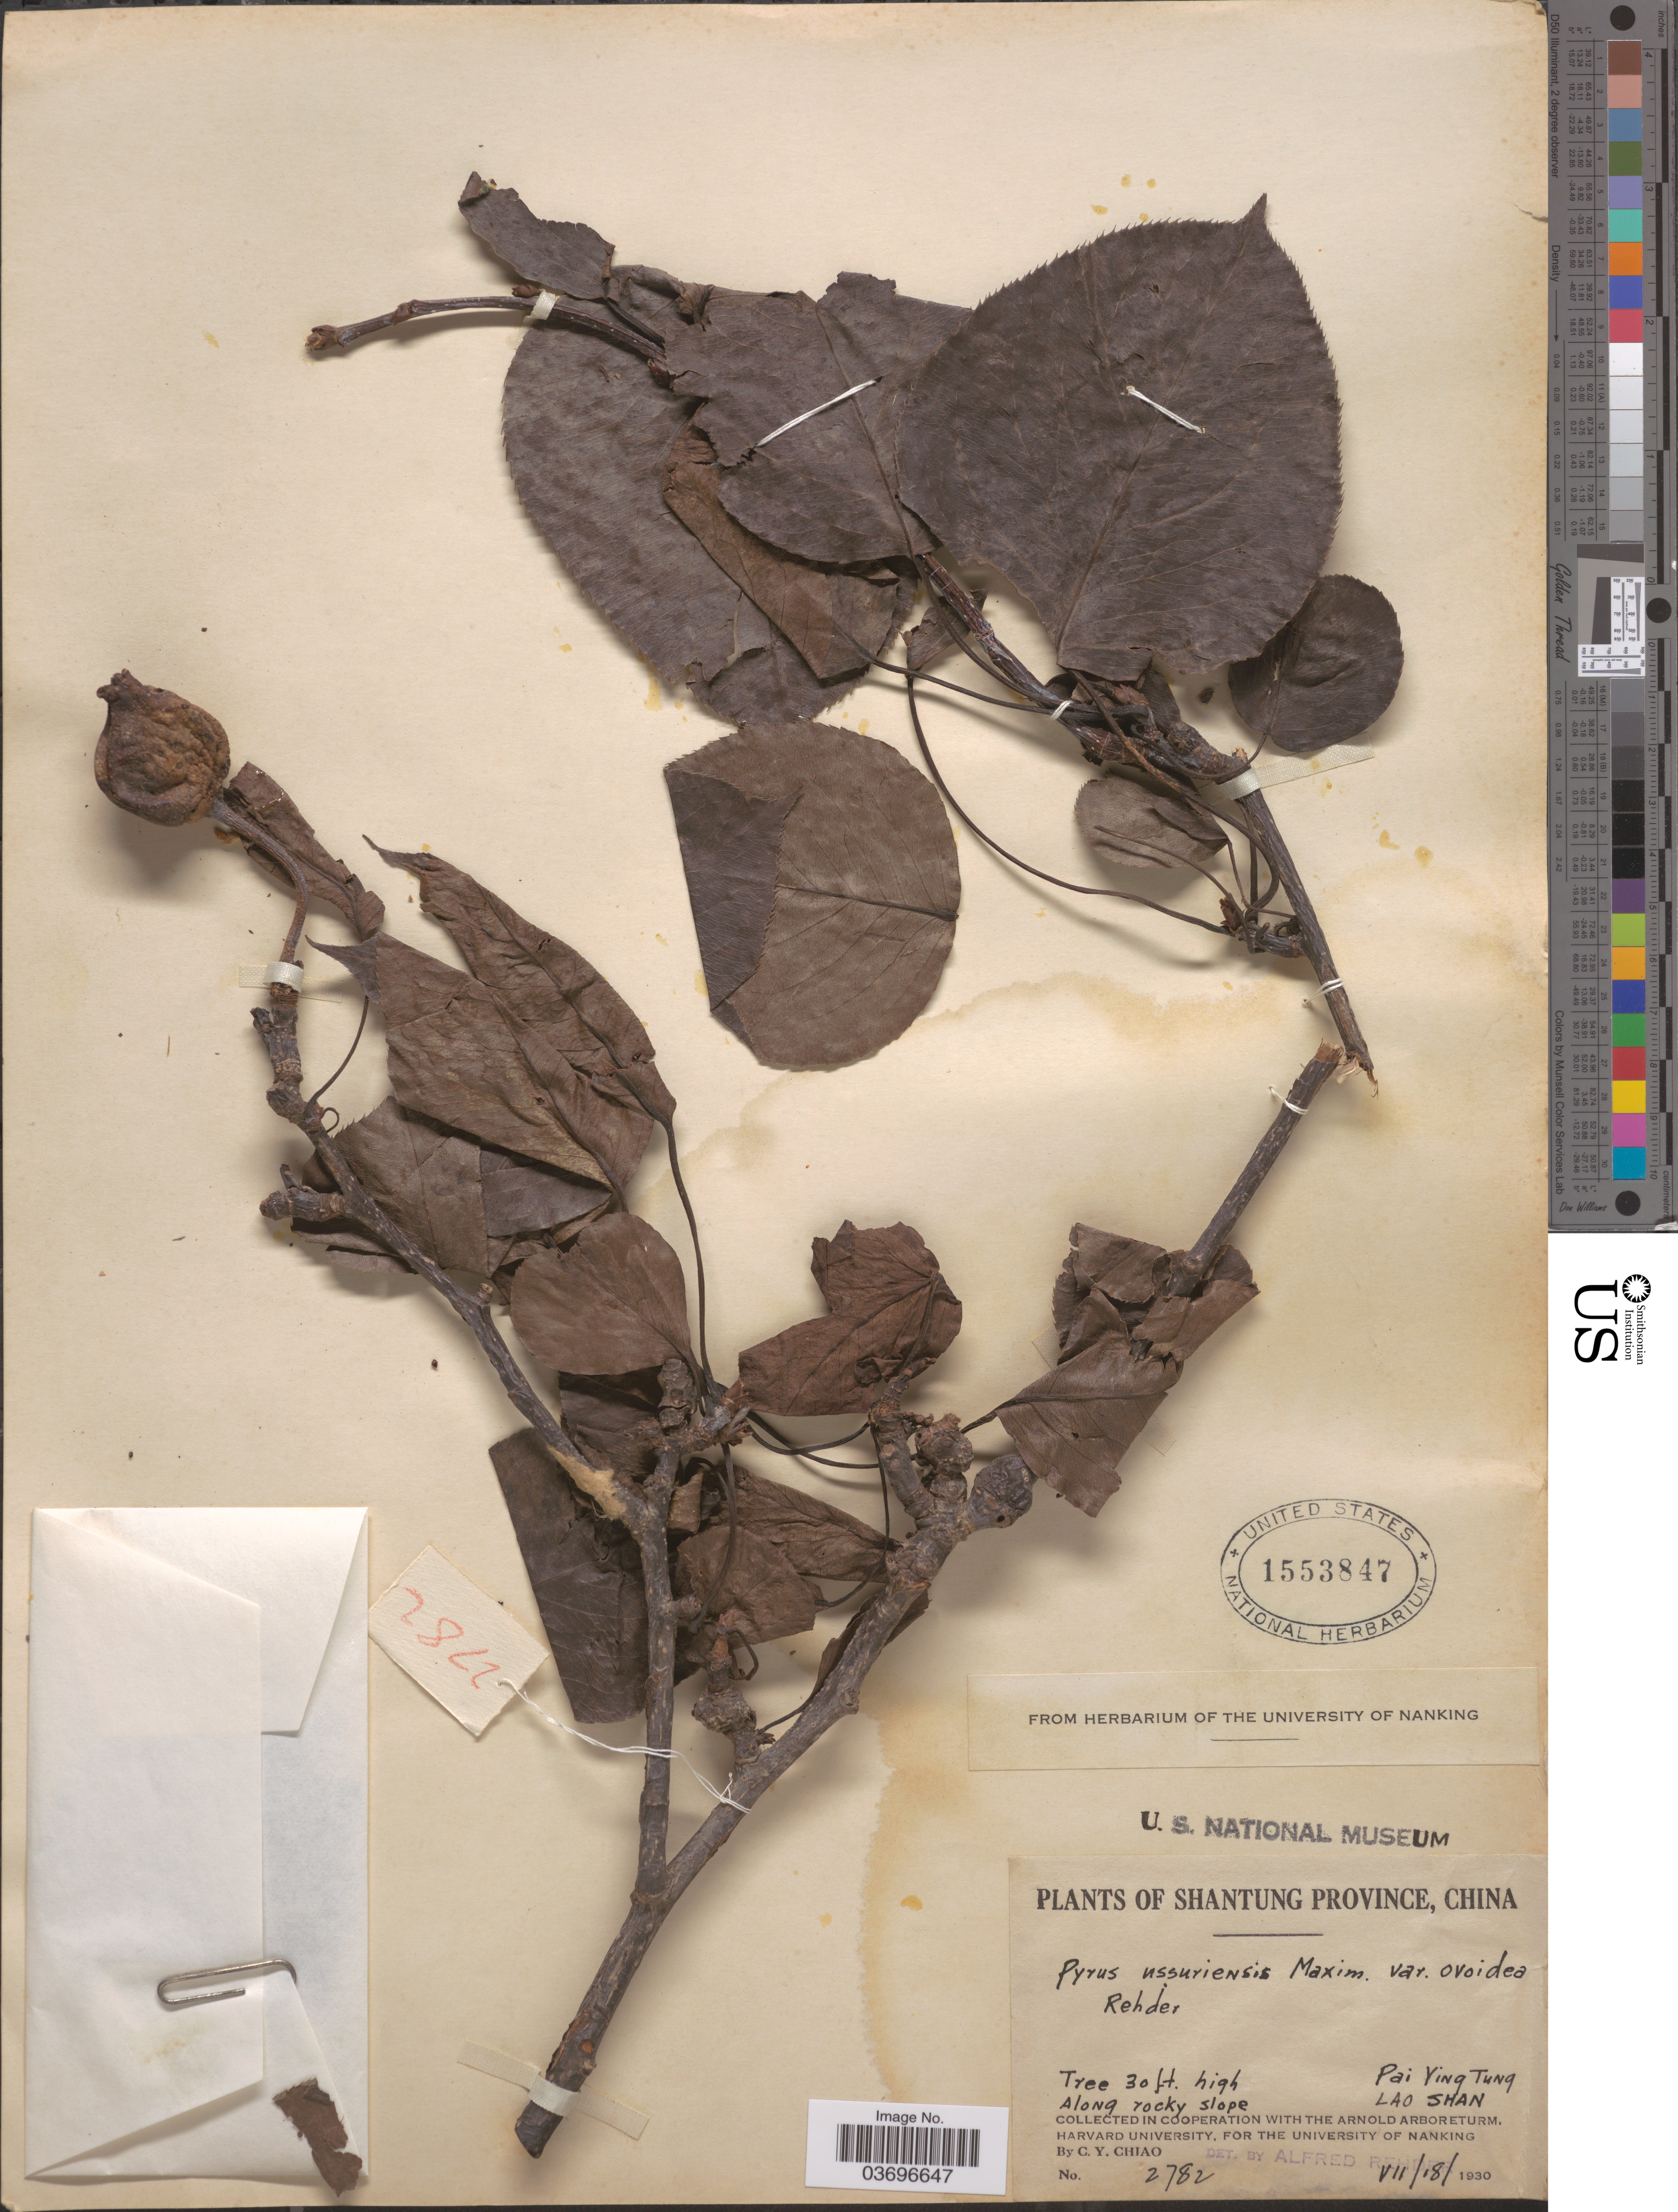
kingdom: Plantae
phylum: Tracheophyta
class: Magnoliopsida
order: Rosales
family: Rosaceae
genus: Pyrus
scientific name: Pyrus ussuriensis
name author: Maxim.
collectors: C. Y. Chiao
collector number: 2782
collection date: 1930-07-18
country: China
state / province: Shandong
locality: Shantung Province. Pai Ying Tung. Lao Shan.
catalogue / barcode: US 1553847